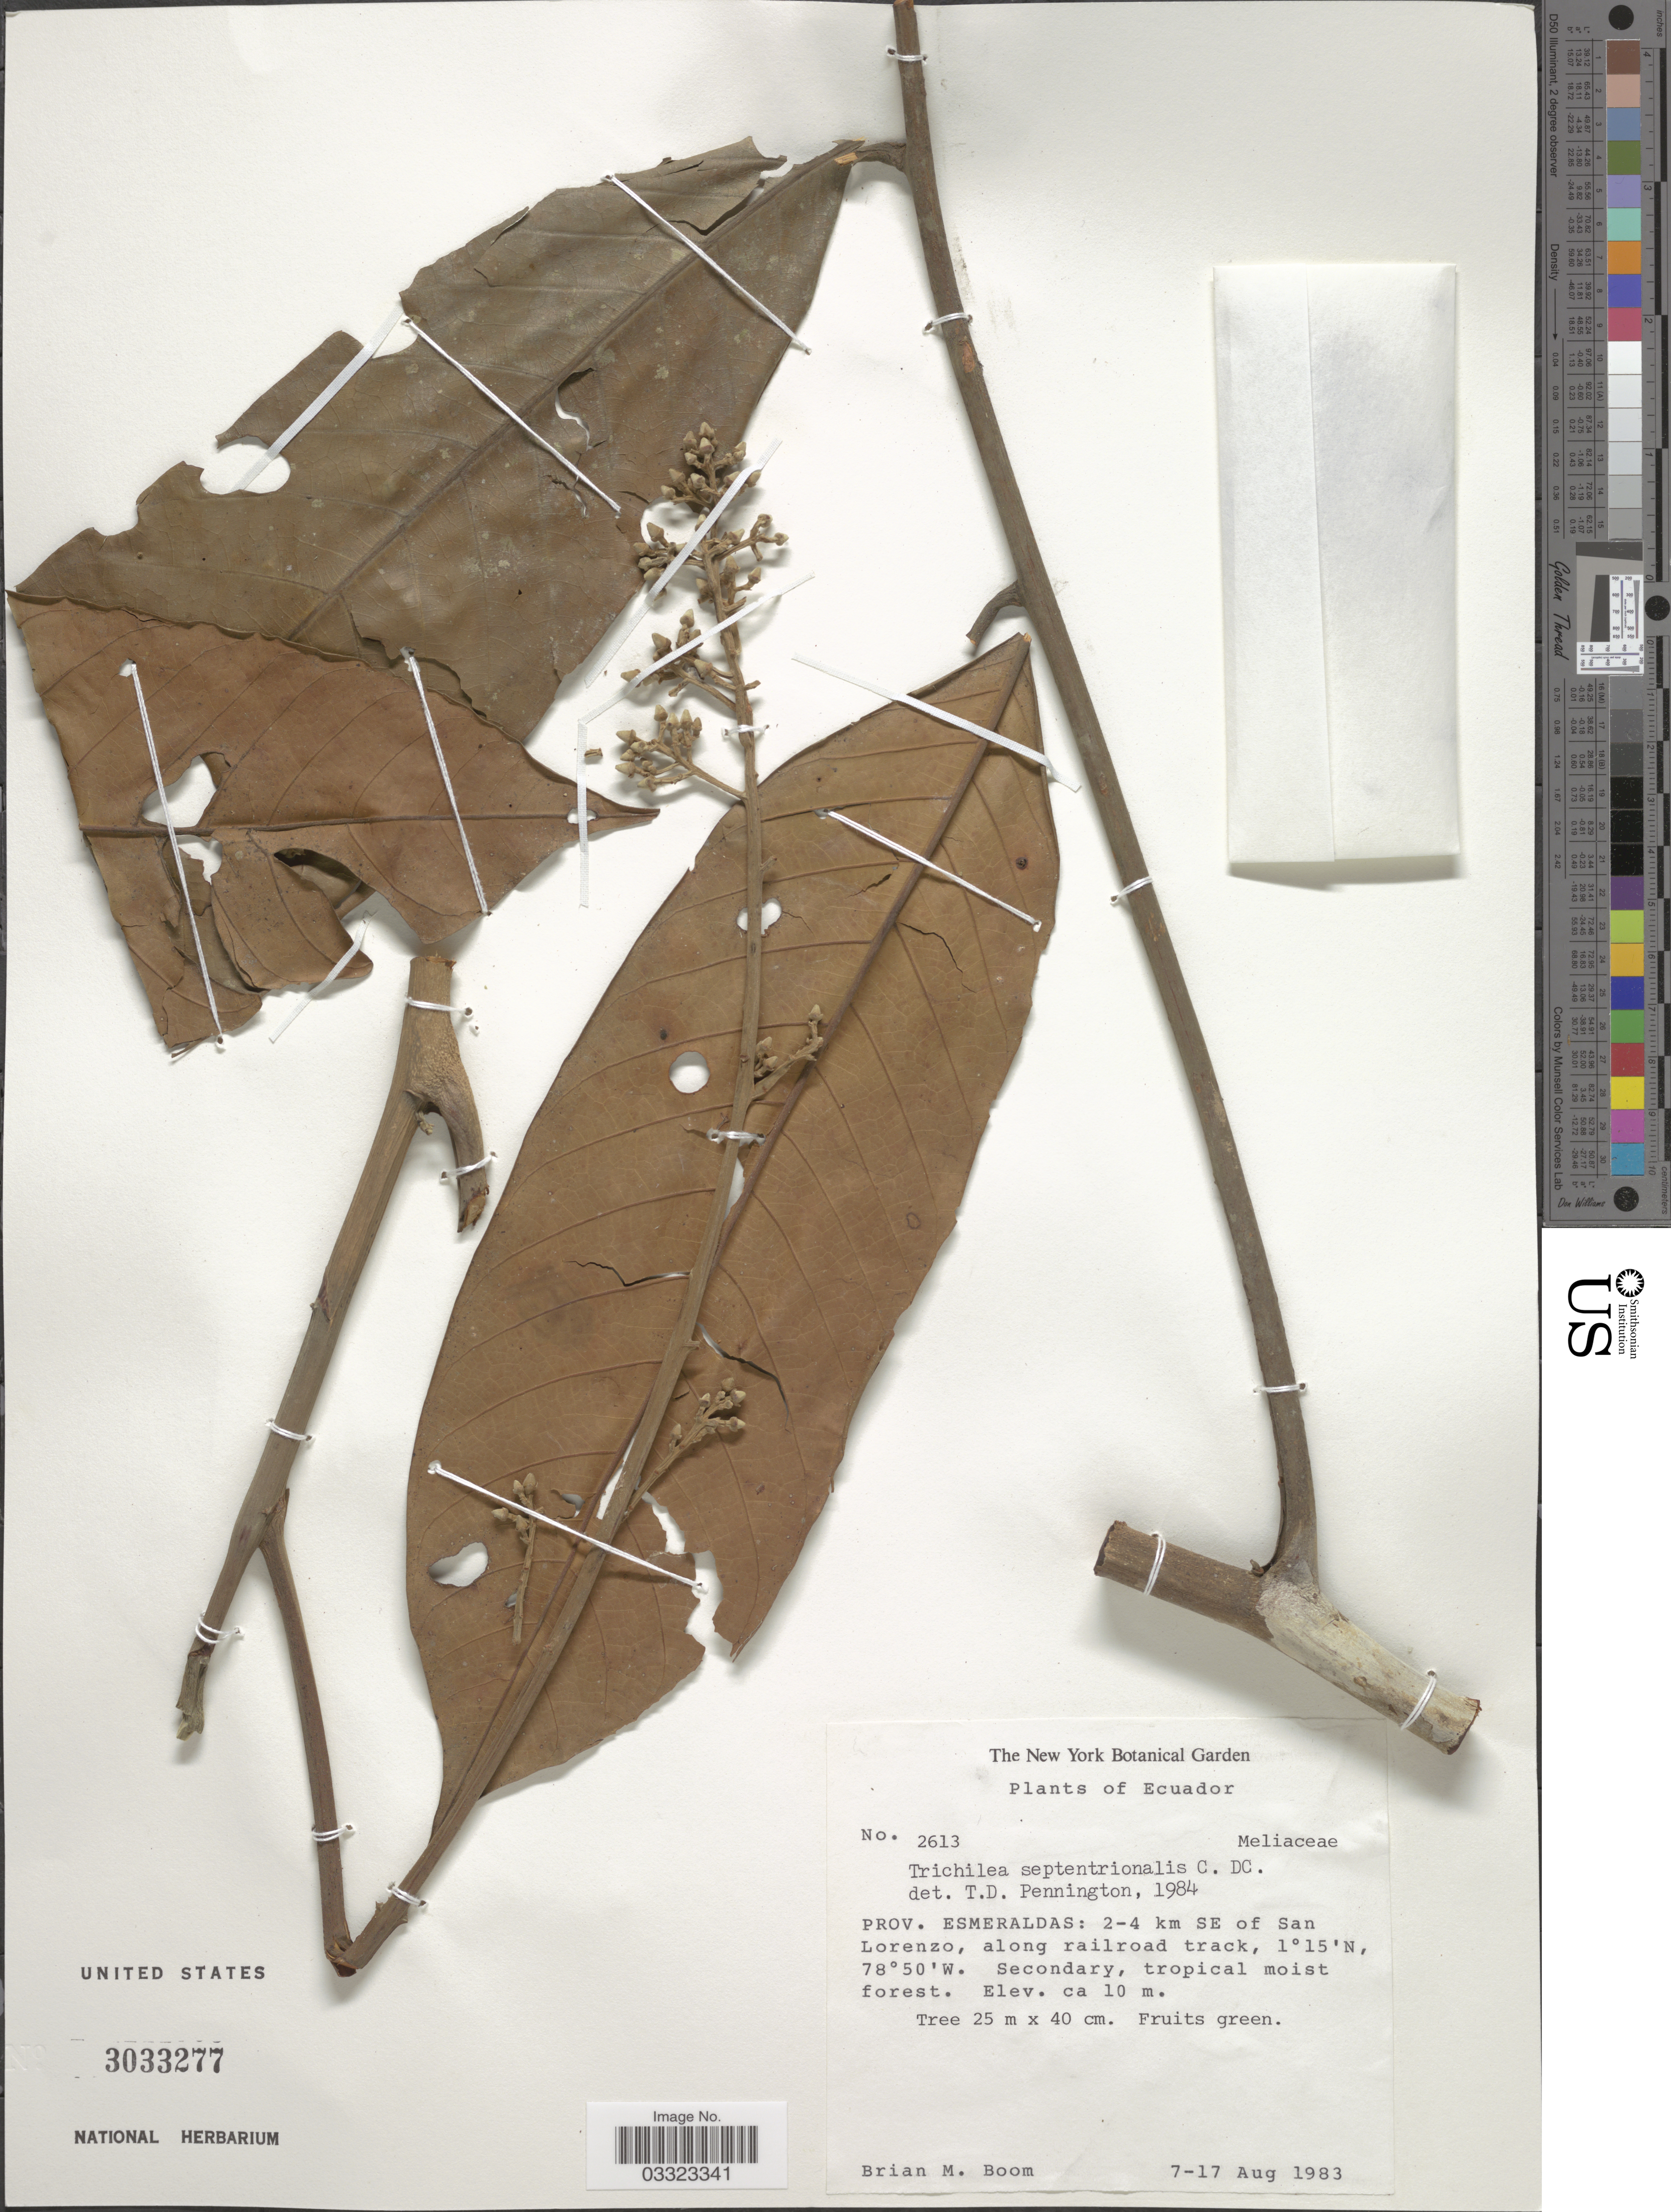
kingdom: Plantae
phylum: Tracheophyta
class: Magnoliopsida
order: Sapindales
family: Meliaceae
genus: Trichilia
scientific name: Trichilia septentrionalis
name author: C. DC.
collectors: B. M. Boom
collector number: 2613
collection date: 1983-08-07/1983-08-17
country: Ecuador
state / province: Esmeraldas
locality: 2-4 km SE of San Lorenzo, along railroad track.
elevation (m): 10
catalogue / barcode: US 3033277